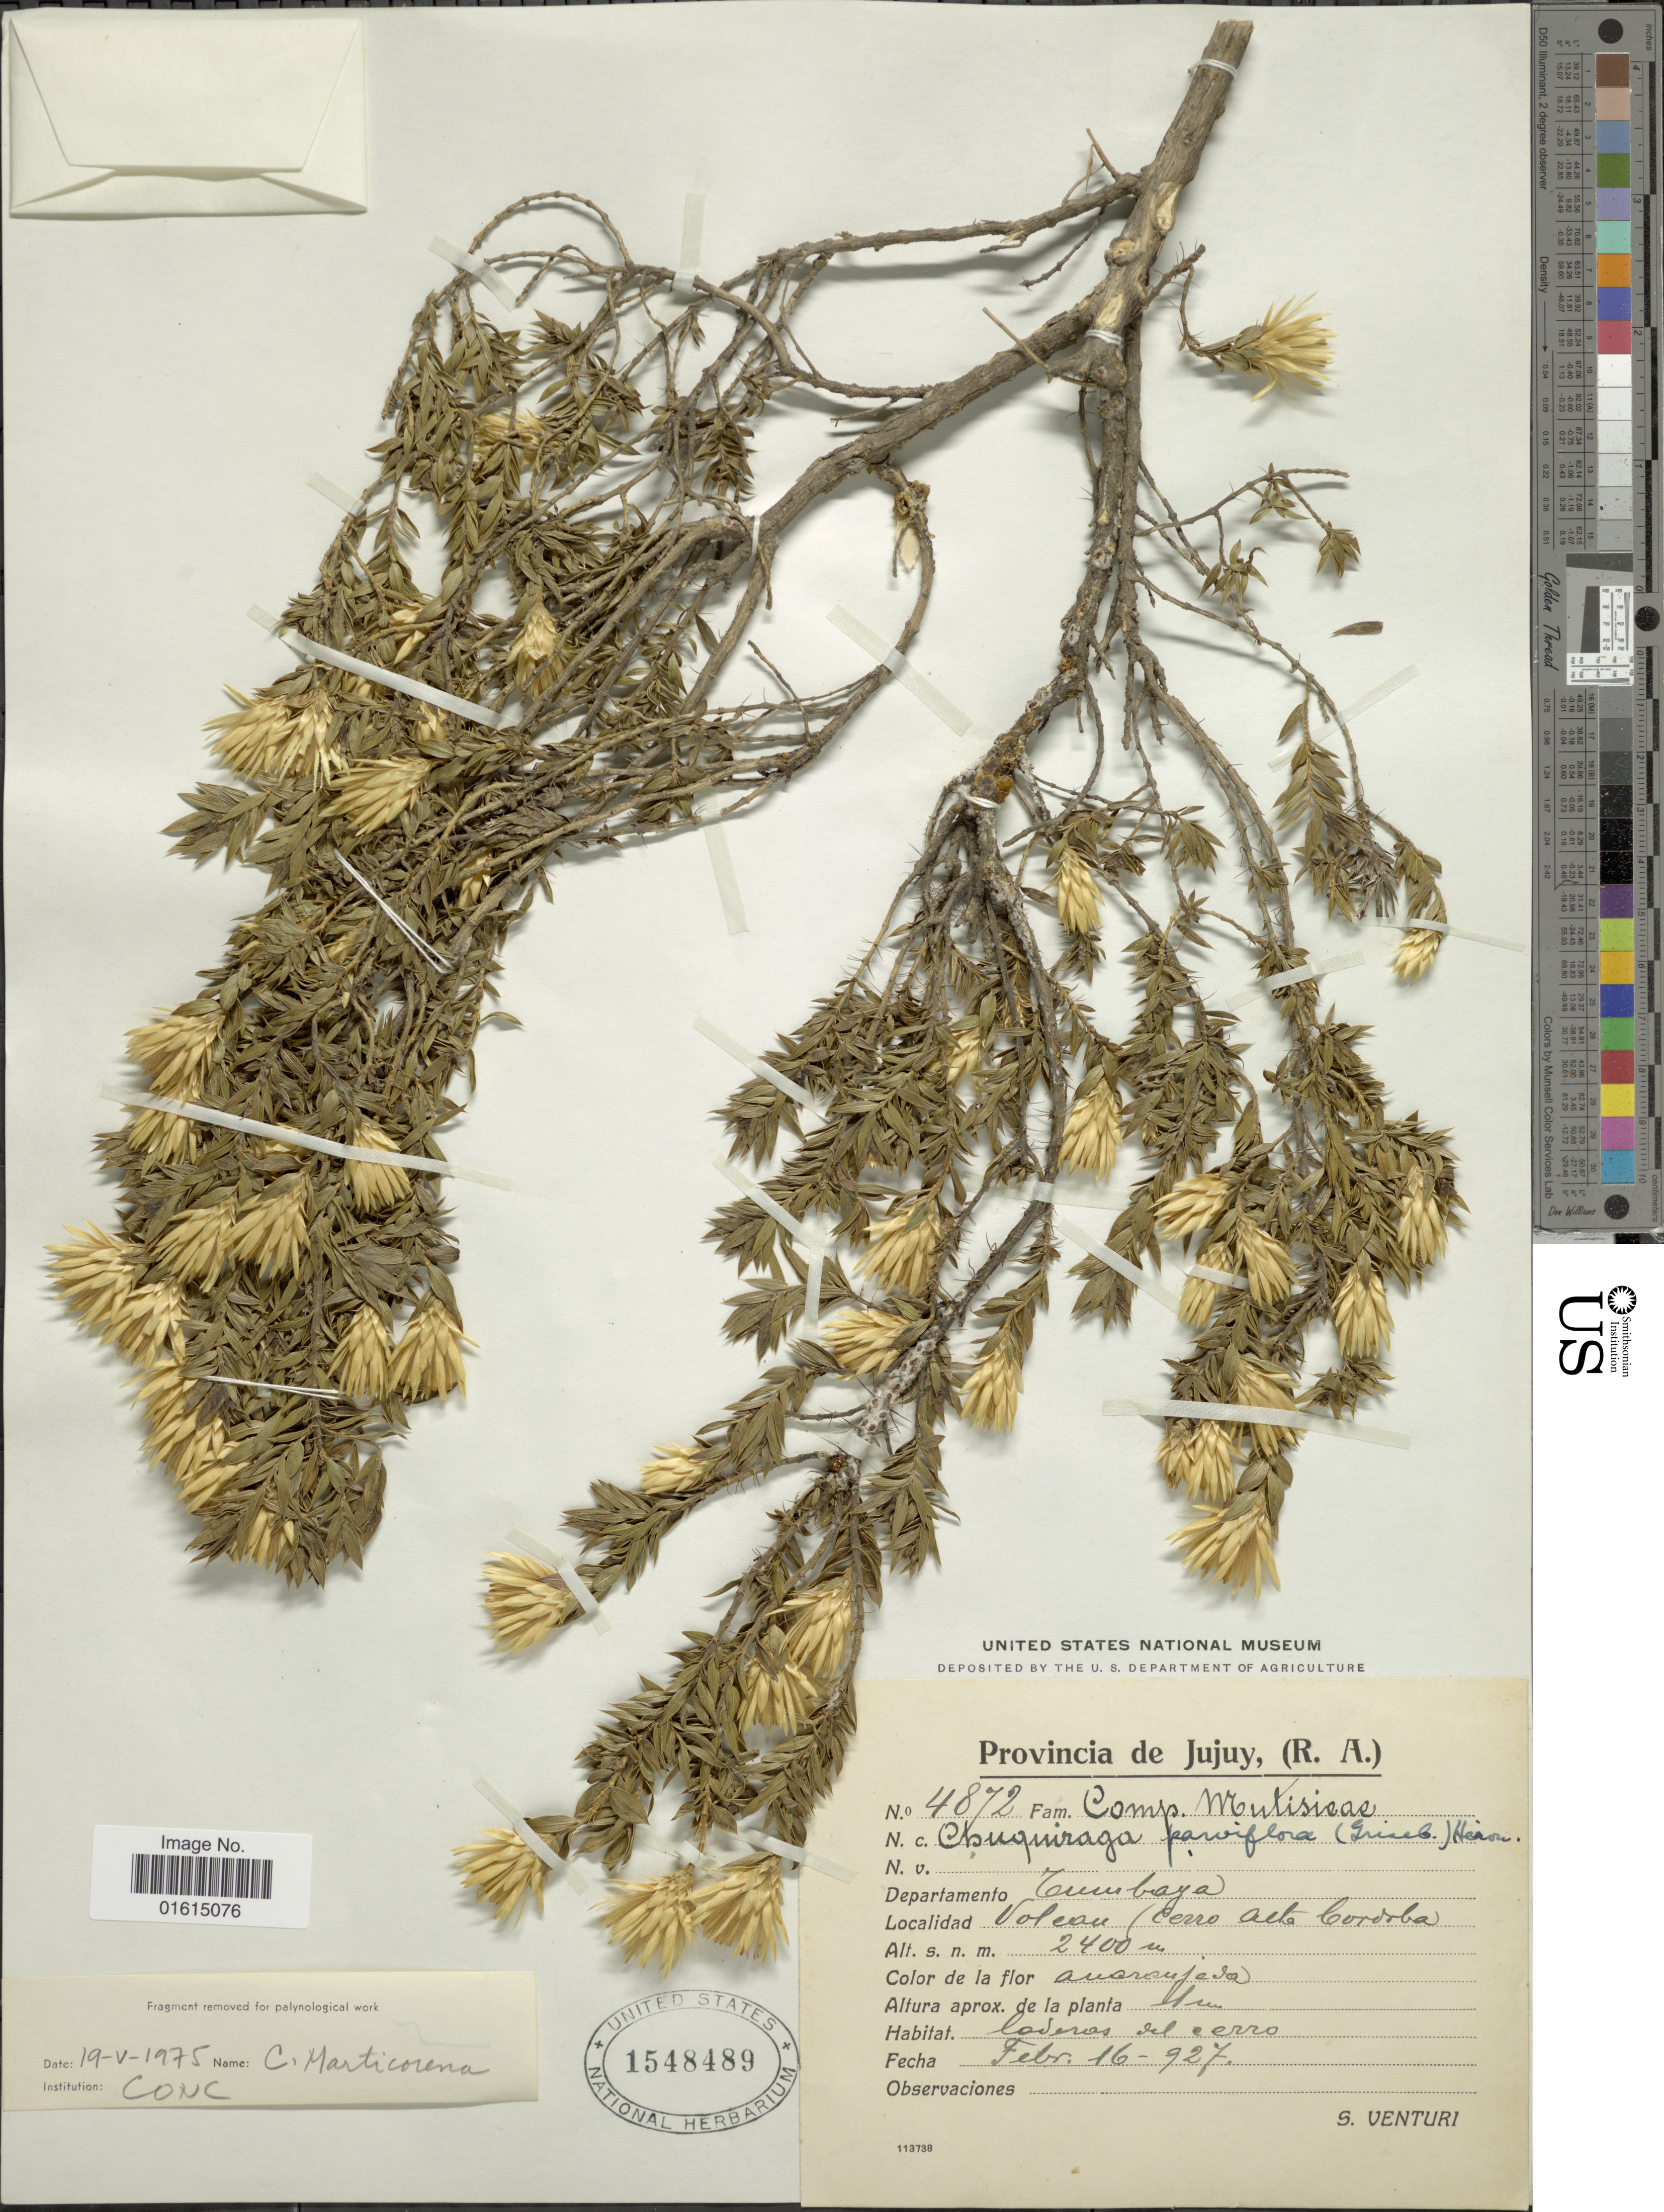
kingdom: Plantae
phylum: Tracheophyta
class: Magnoliopsida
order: Asterales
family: Asteraceae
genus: Chuquiraga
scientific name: Chuquiraga parviflora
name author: (Griseb.) Hieron.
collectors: S. Venturi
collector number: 4872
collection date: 1927-02-16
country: Argentina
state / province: Jujuy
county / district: Tumbaya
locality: Volcan (cerro Alto Cordoba)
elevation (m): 2400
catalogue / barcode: US 1548489